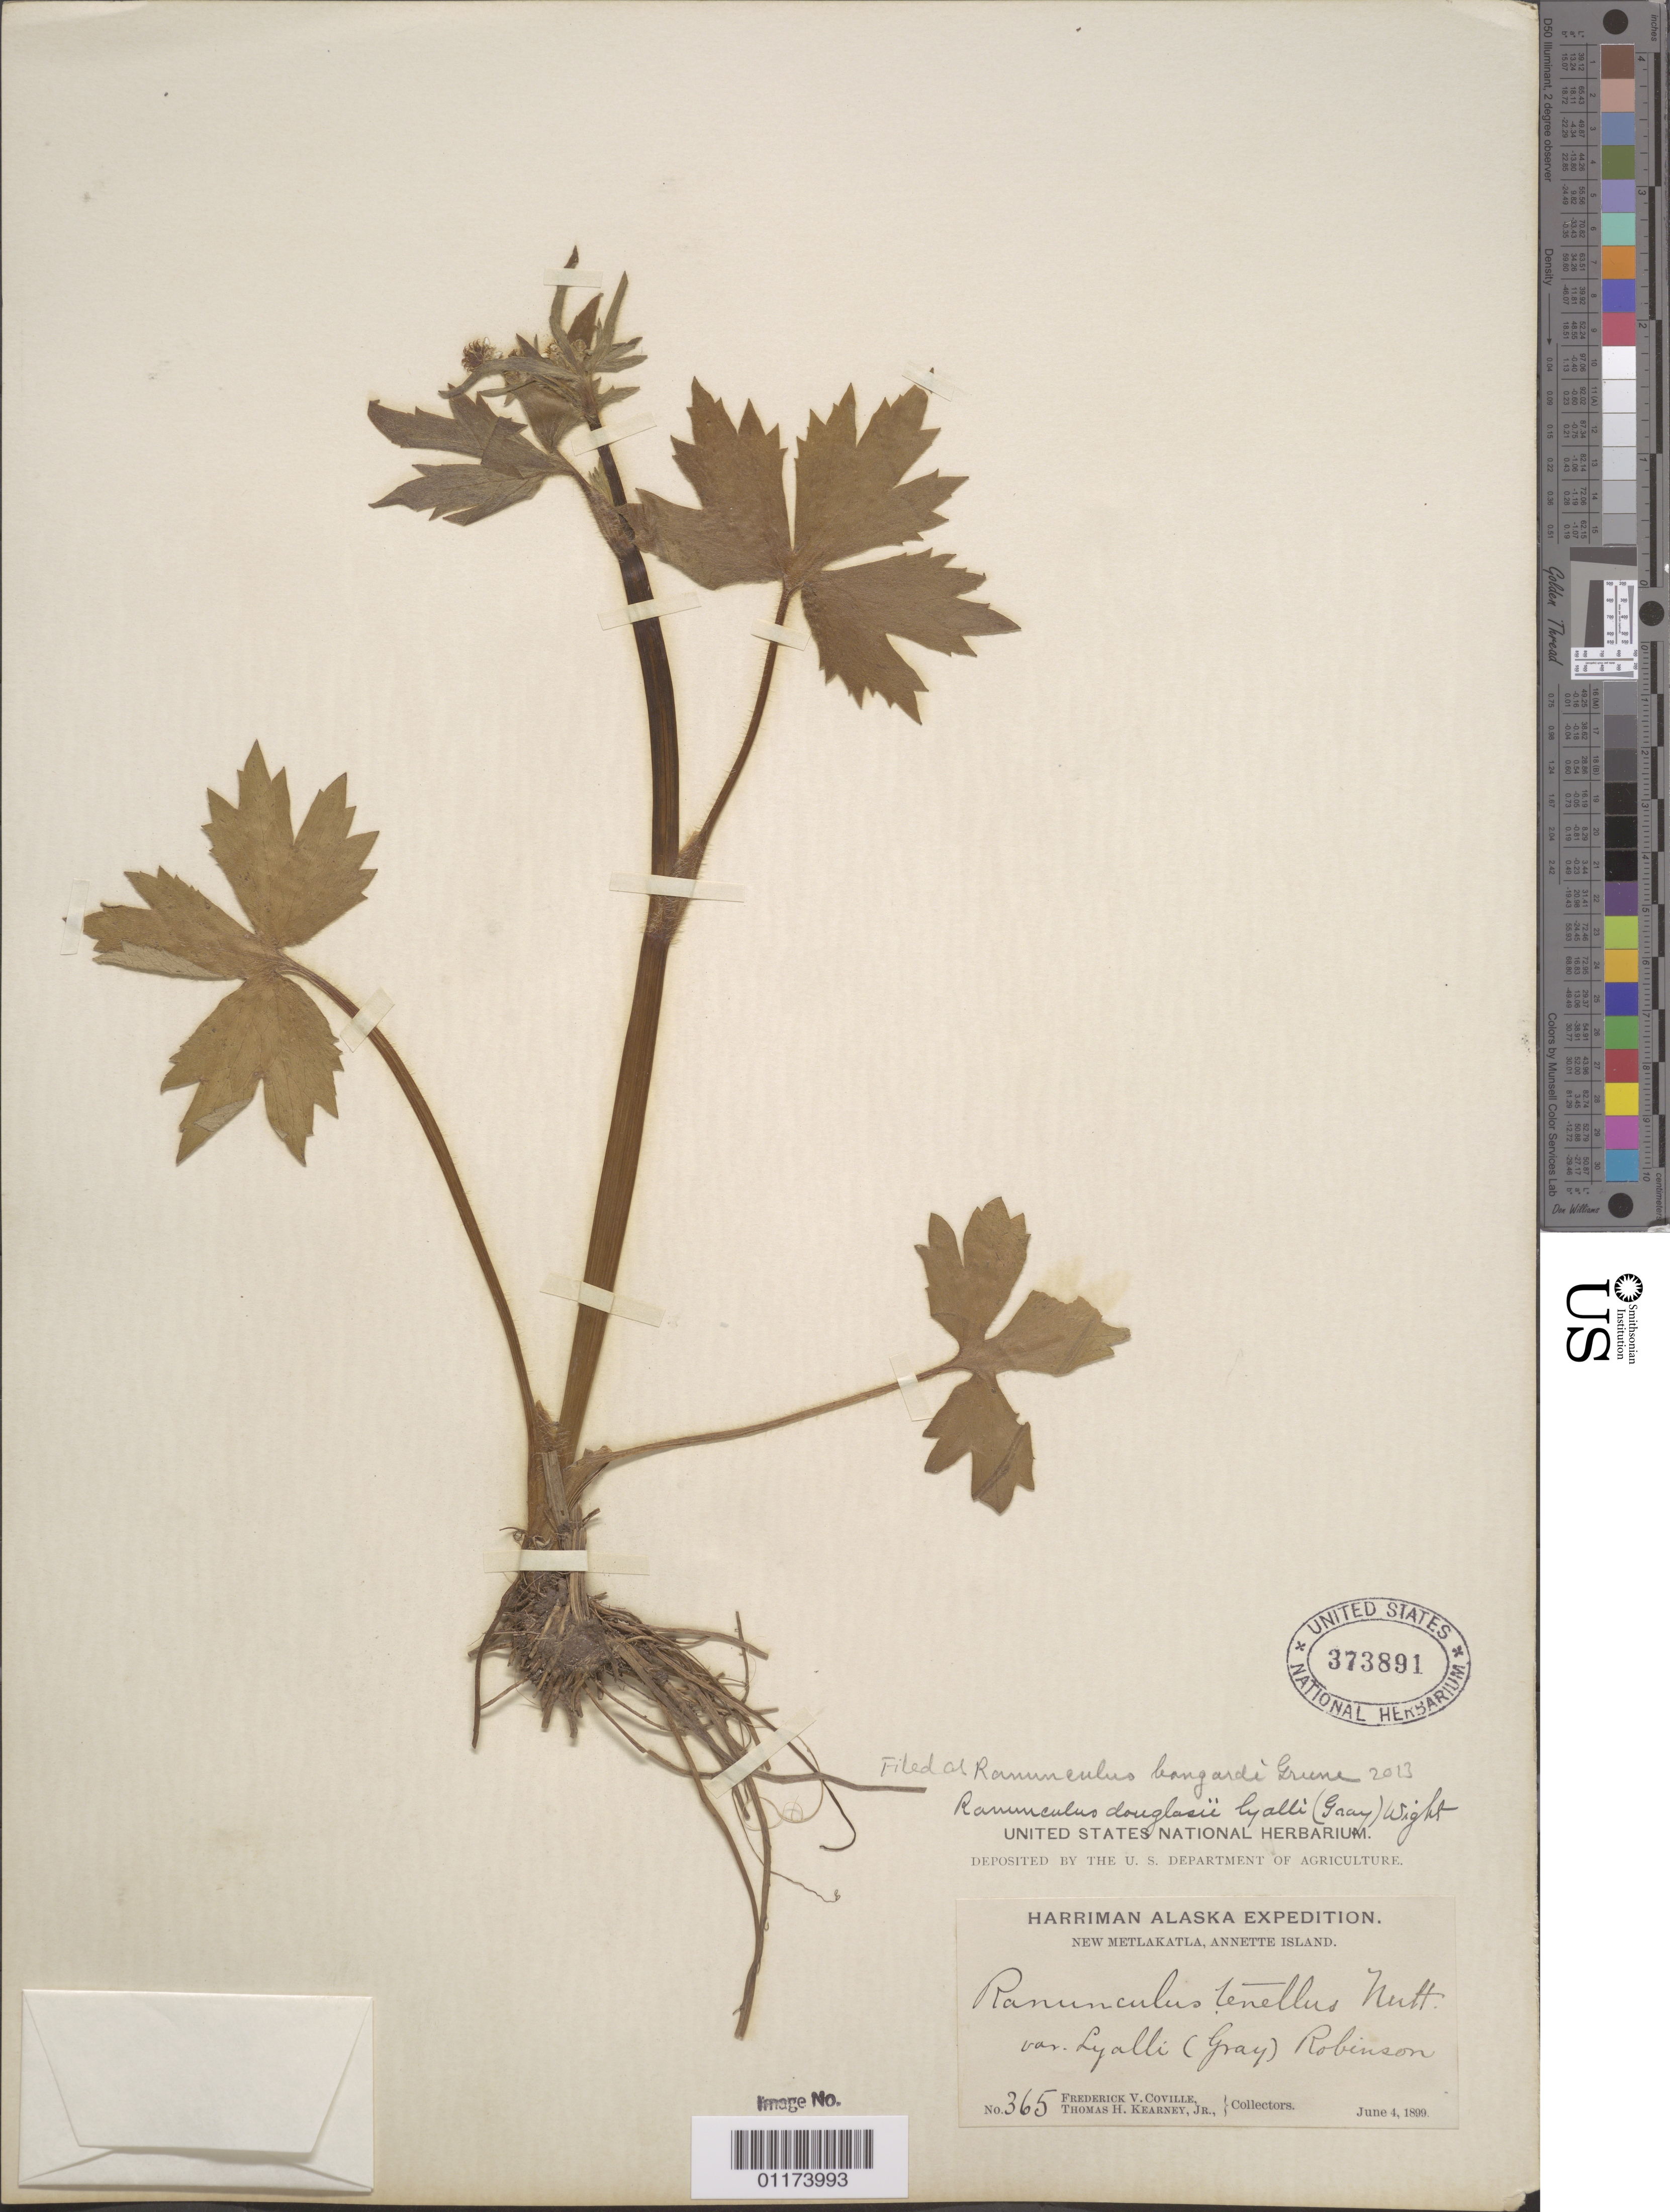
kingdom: Plantae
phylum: Tracheophyta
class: Magnoliopsida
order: Ranunculales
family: Ranunculaceae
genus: Ranunculus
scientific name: Ranunculus bongardii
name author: Greene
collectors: F. V. Coville & T. H. Kearney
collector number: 365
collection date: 1899-06-04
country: United States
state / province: Alaska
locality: New Metlakatla, Annette Island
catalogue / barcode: US 373891